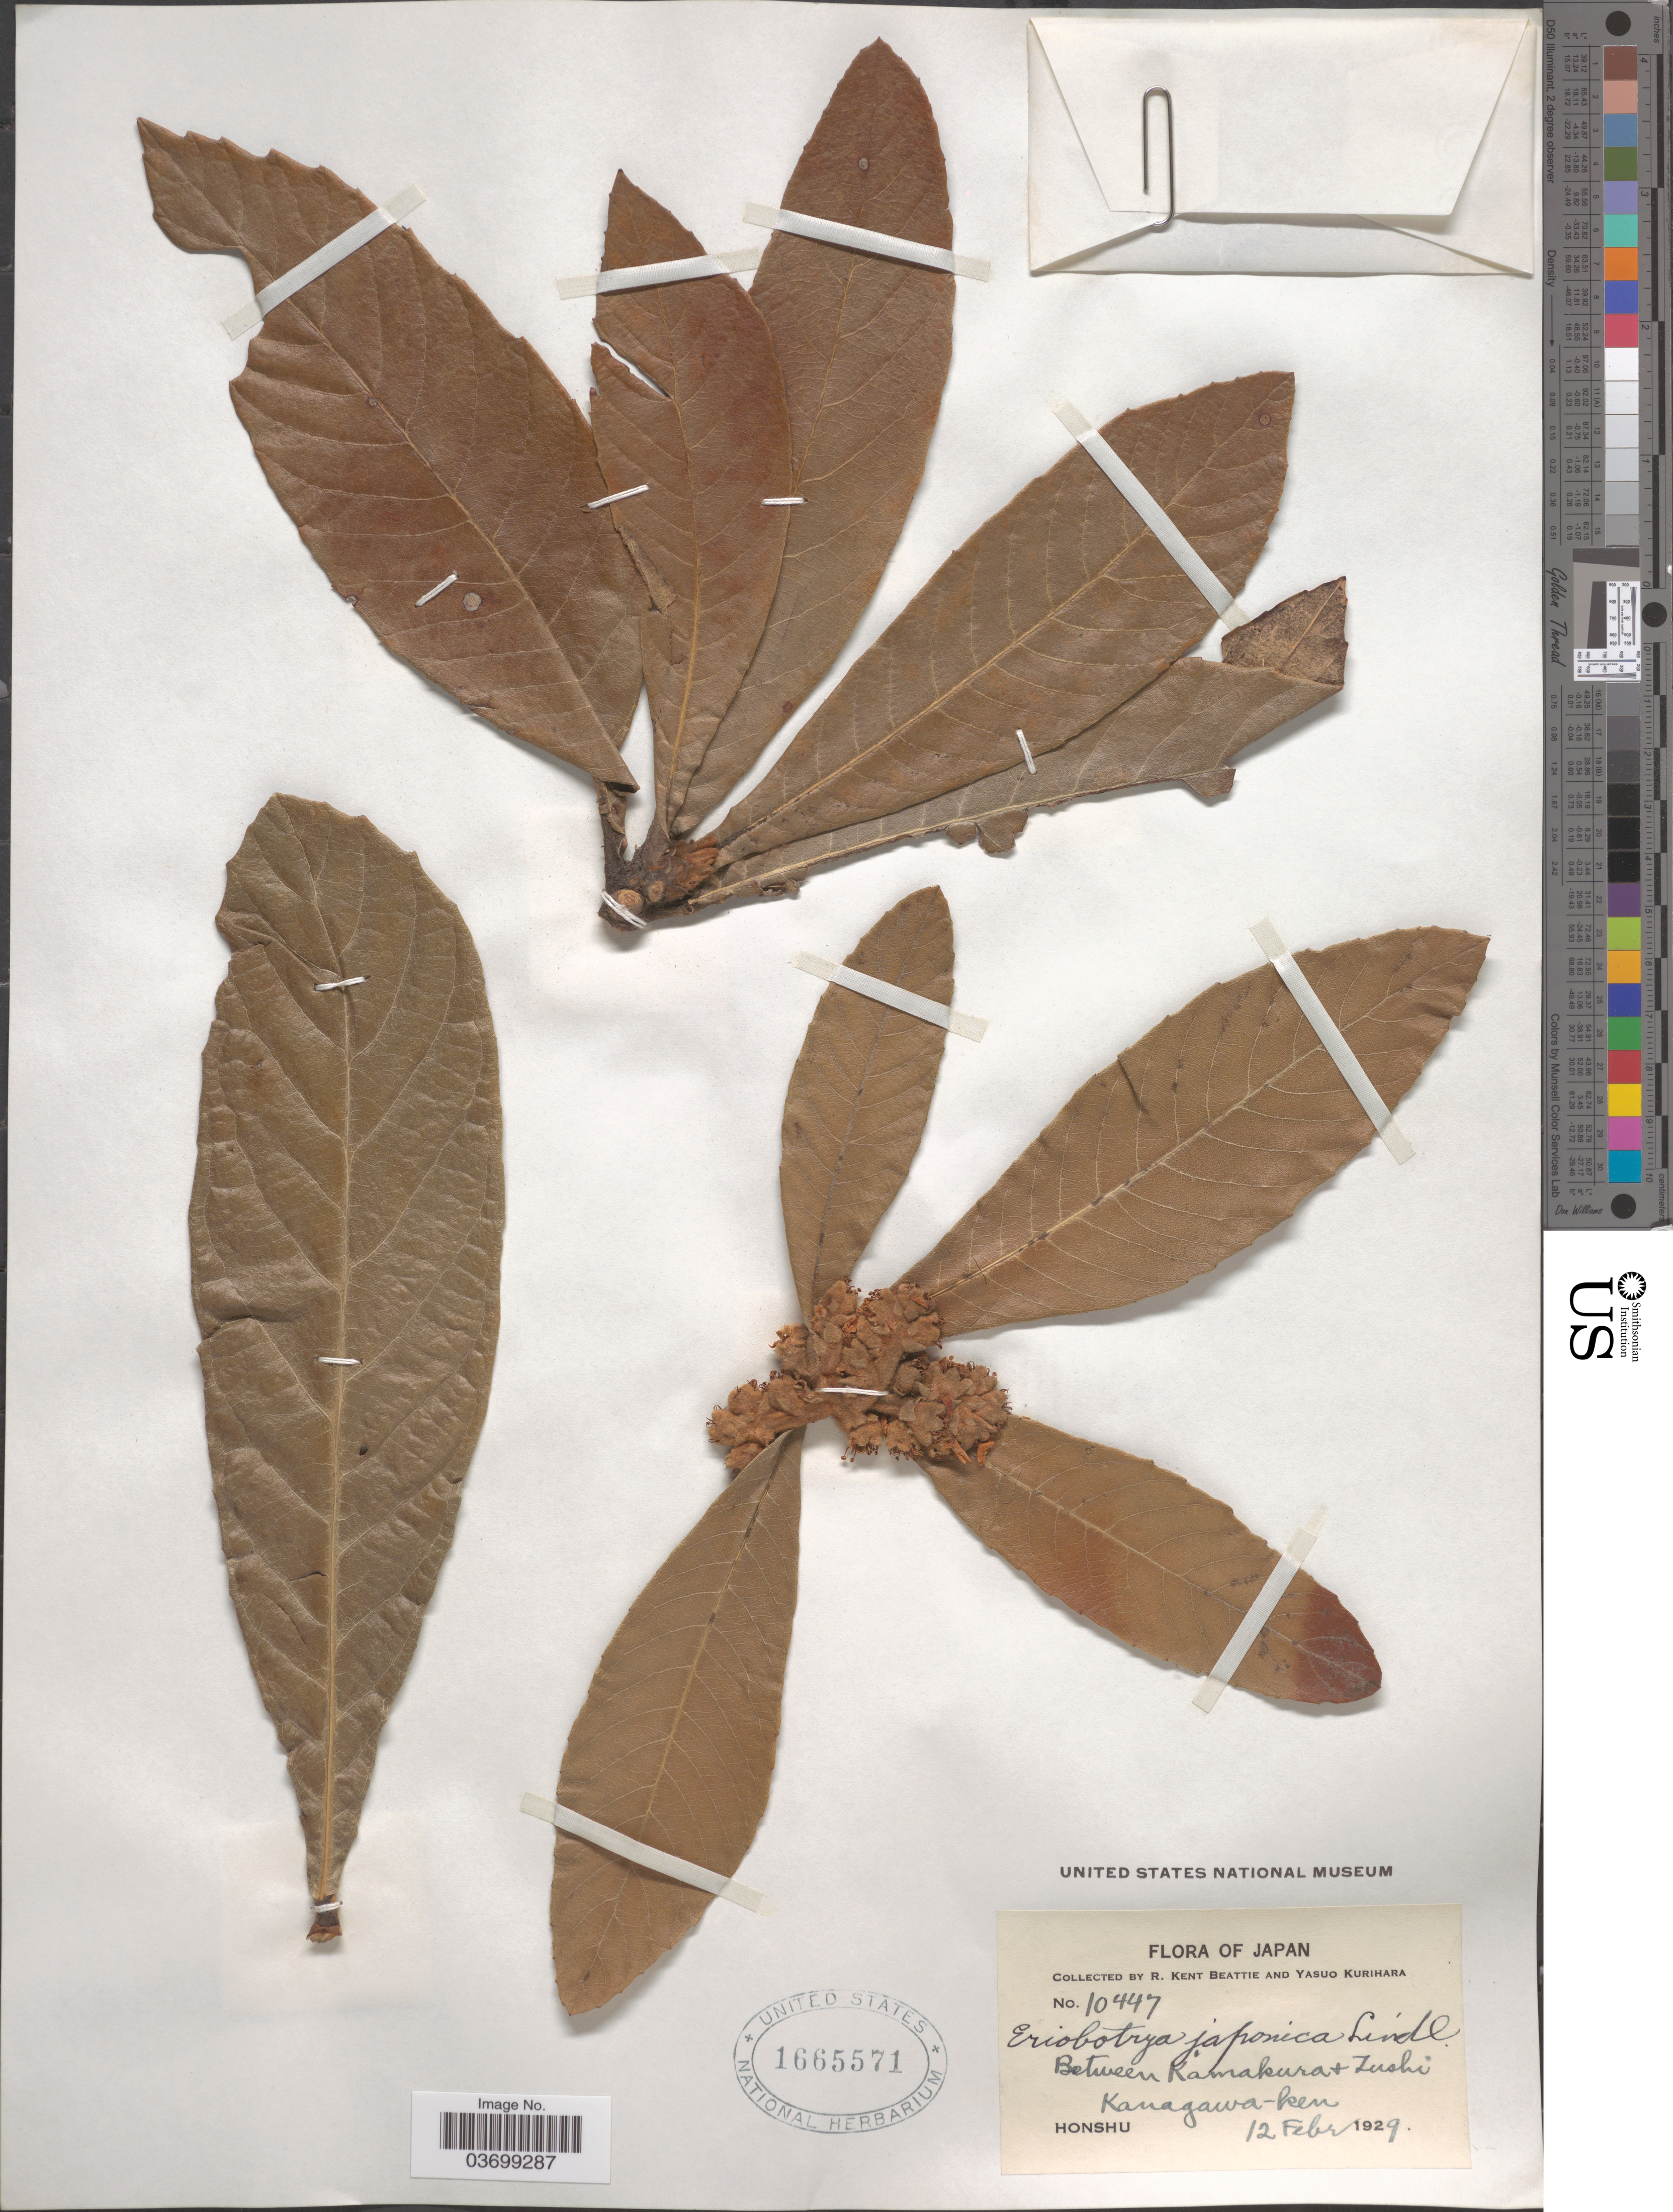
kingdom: Plantae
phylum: Tracheophyta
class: Magnoliopsida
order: Rosales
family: Rosaceae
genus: Rhaphiolepis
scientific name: Rhaphiolepis bibas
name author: (Lour.) Galasso & Banfi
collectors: R. K. Beattie & Y. Kurihara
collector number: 10447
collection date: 1929-02-12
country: Japan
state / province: Kanagawa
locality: Between Kamakura + Zushi Kanagawa-ken. Honshu.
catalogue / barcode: US 1665571